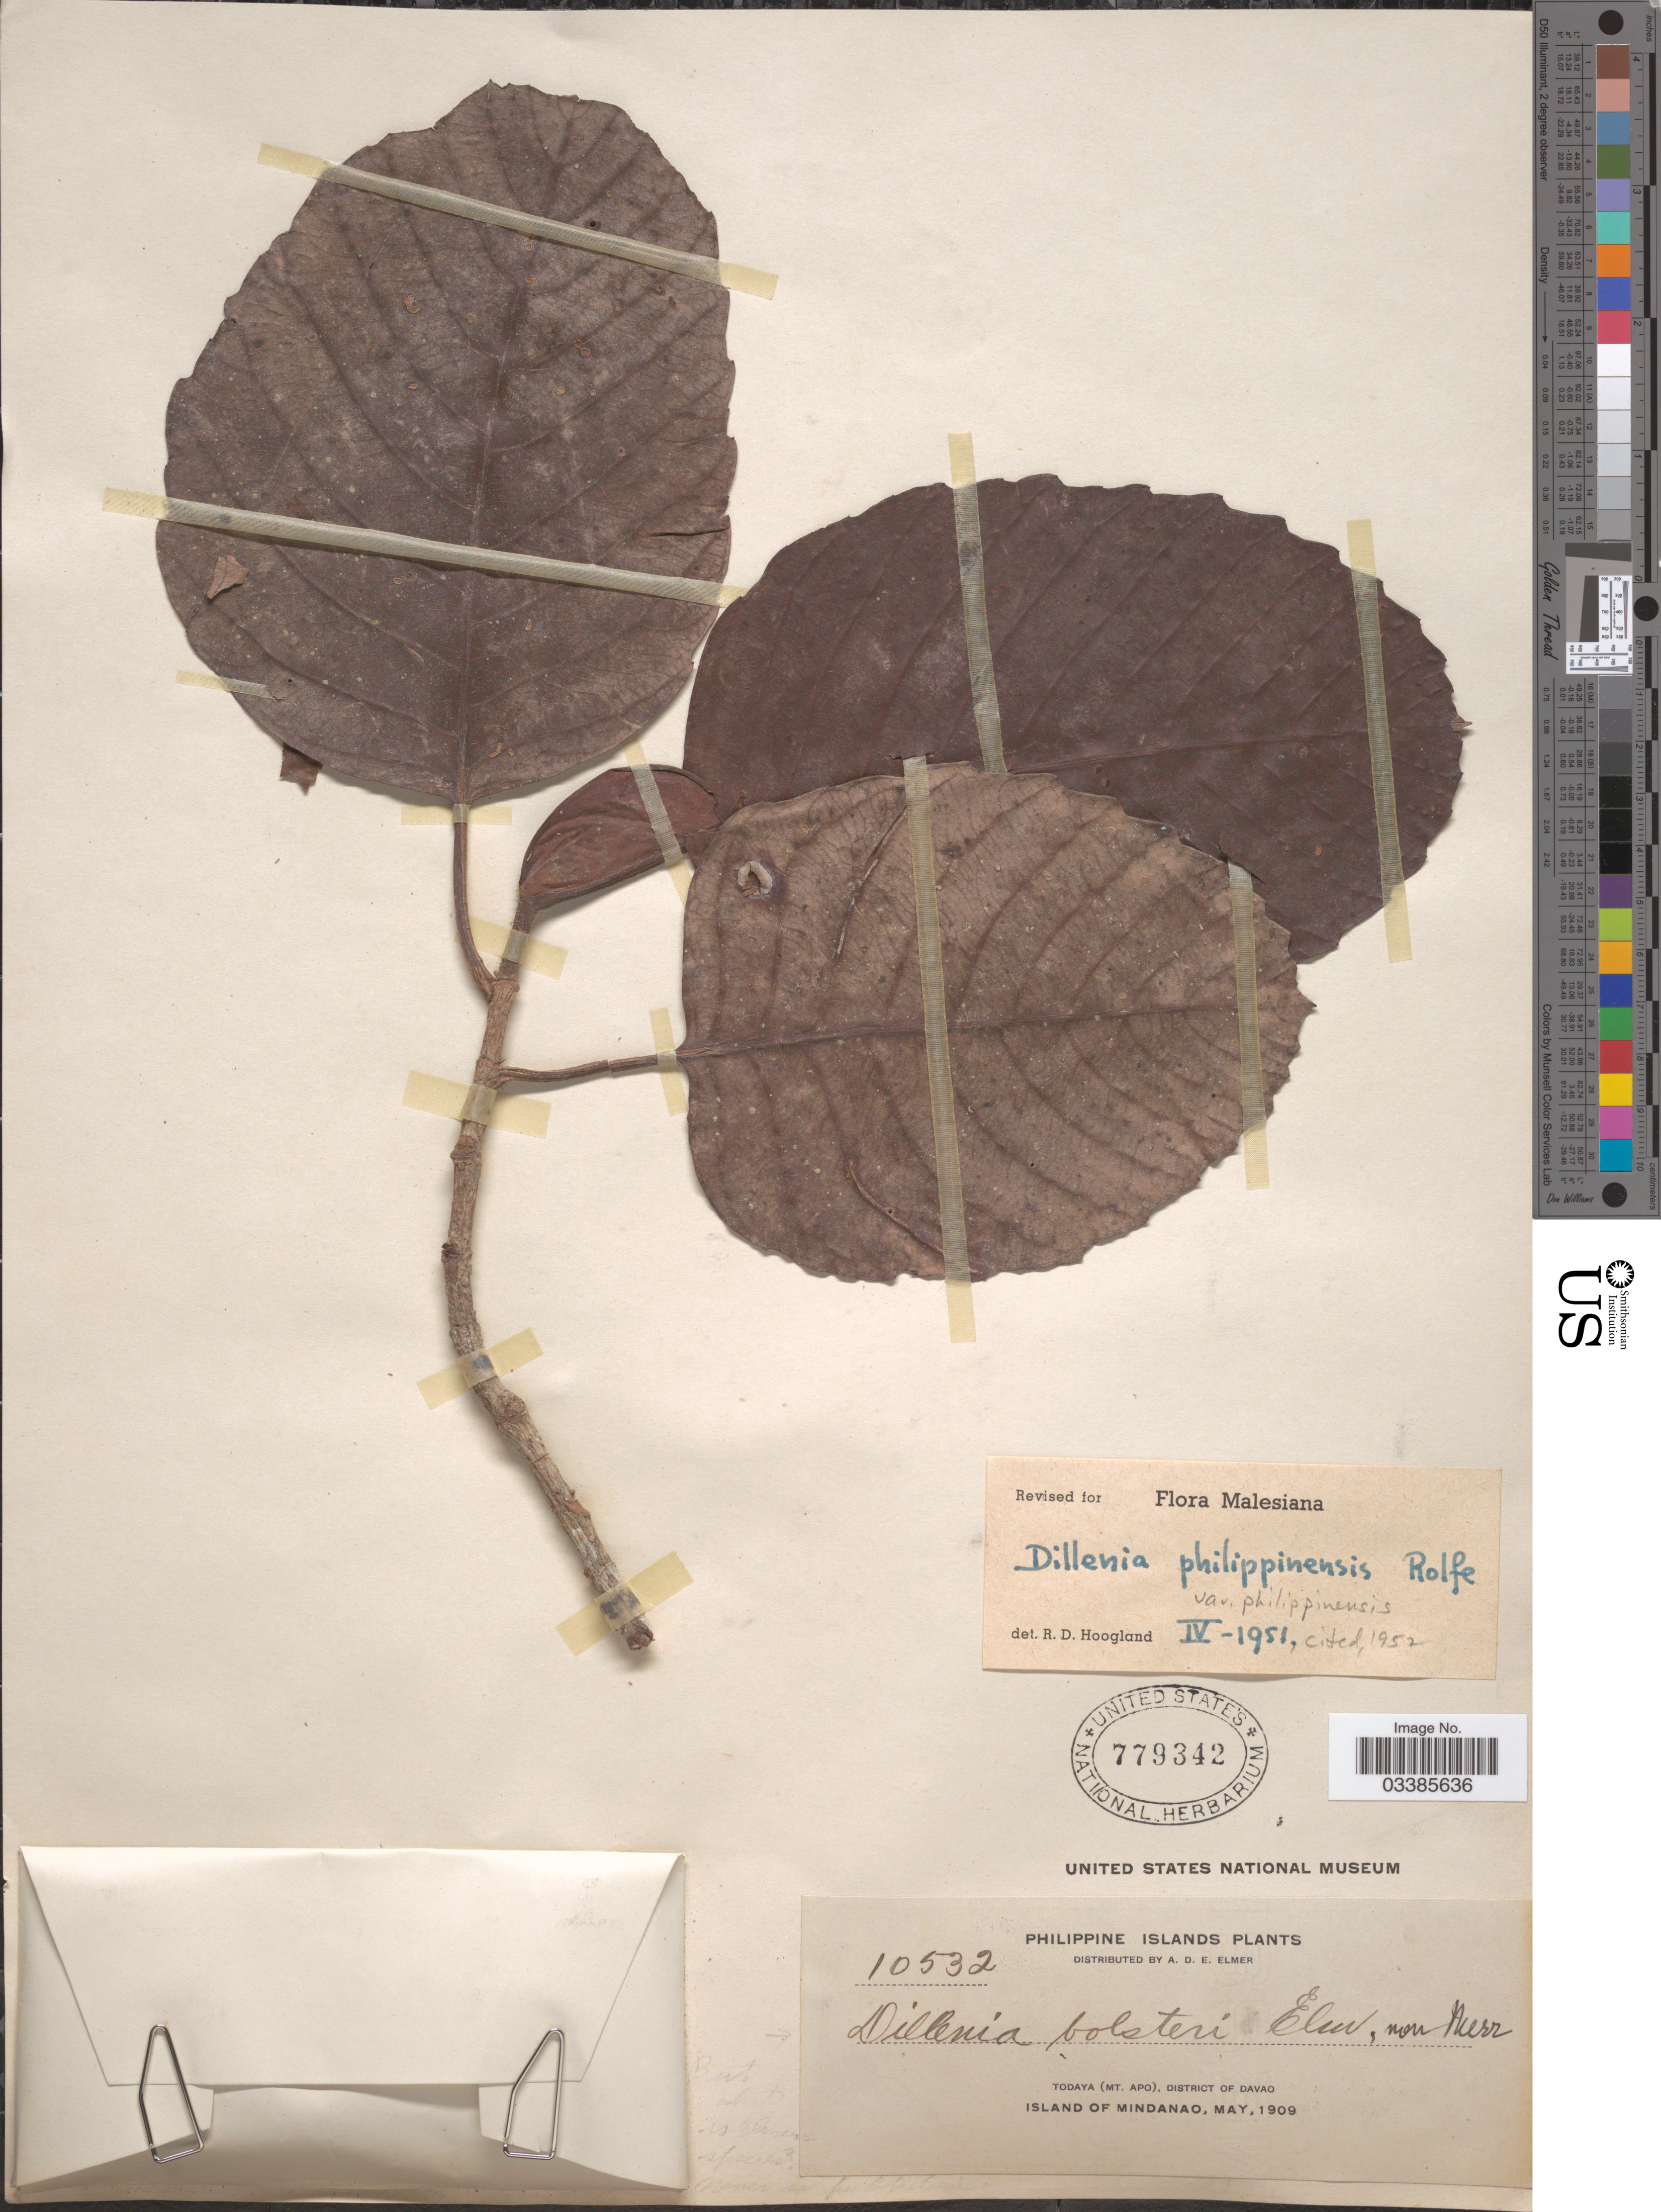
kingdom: Plantae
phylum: Tracheophyta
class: Magnoliopsida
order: Dilleniales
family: Dilleniaceae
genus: Dillenia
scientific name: Dillenia philippinensis var. philippinensis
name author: Rolfe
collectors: A. D. E. Elmer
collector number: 10532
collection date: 1909-05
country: Philippines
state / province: Davao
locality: Todaya (Mt. Apo), District of Davao. Island of Mindanao.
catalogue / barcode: US 779342